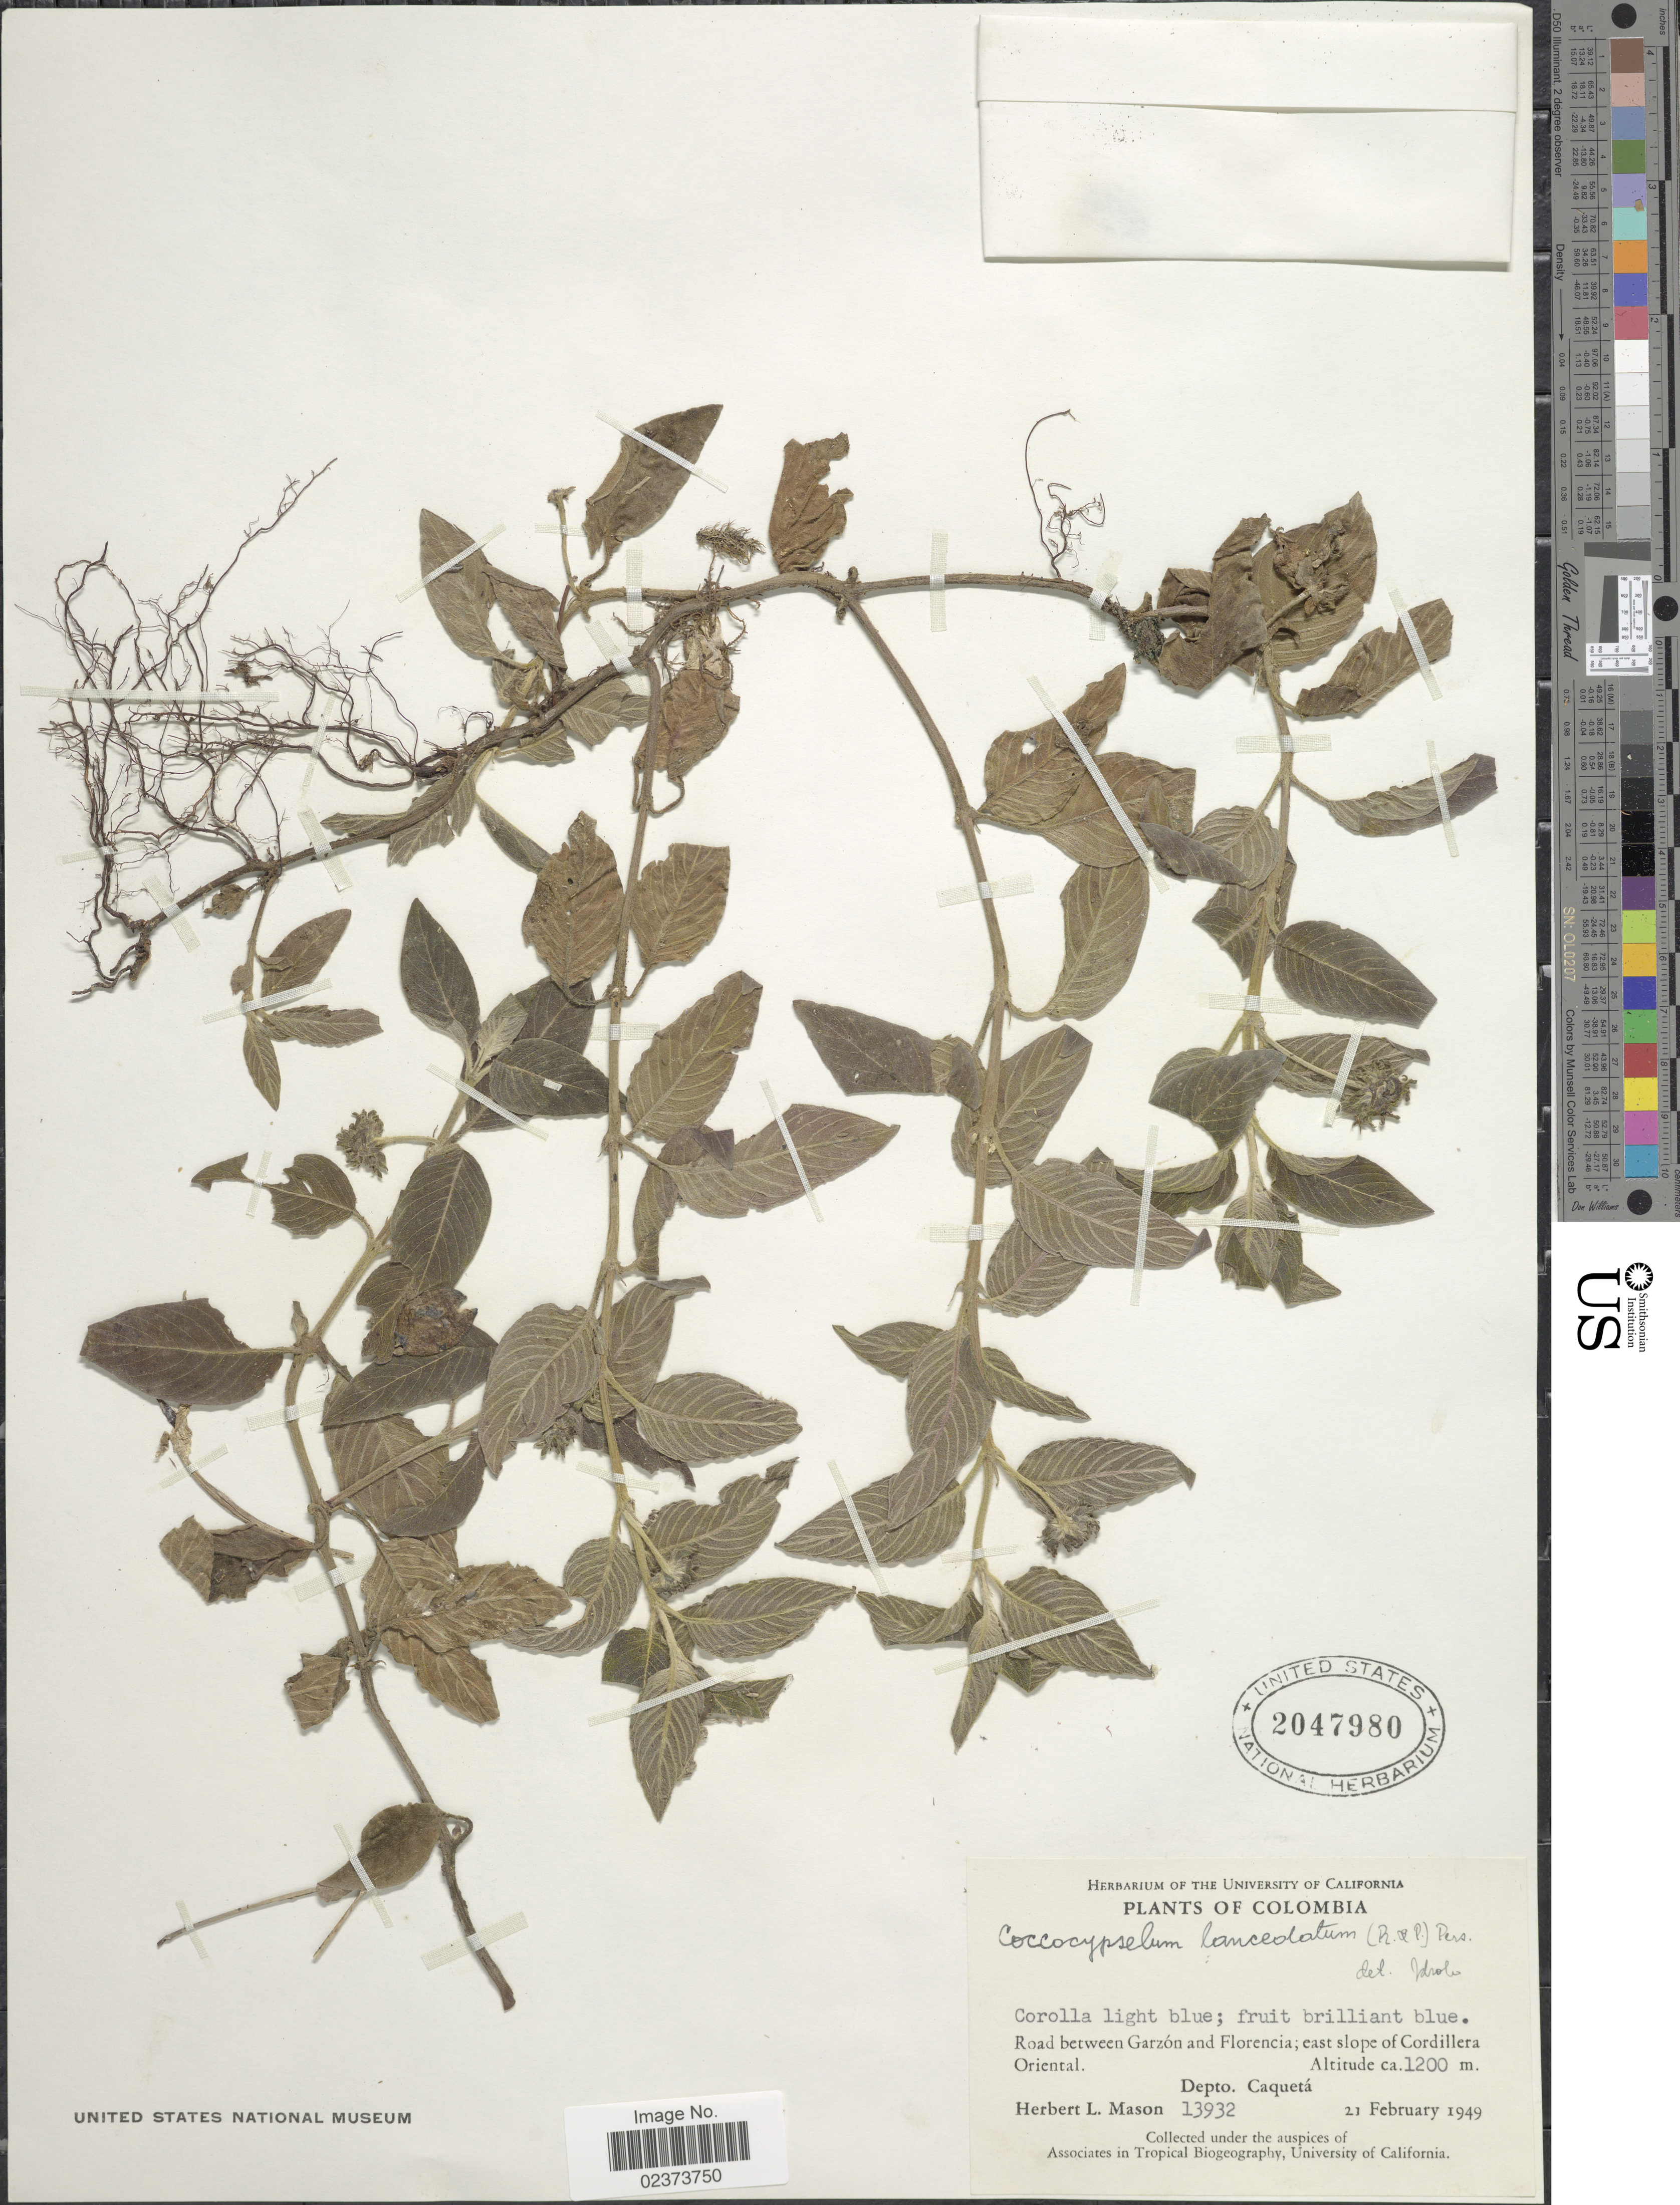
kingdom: Plantae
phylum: Tracheophyta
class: Magnoliopsida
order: Gentianales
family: Rubiaceae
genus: Coccocypselum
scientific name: Coccocypselum lanceolatum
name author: (Ruiz & Pav.) Pers.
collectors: H. L. Mason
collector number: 13932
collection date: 1949-02-21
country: Colombia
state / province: Caquetá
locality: Road between Garzón and Florencia; east slope of Cordillera Oriental, Depto. Caqueta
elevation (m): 1200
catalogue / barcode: US 2047980